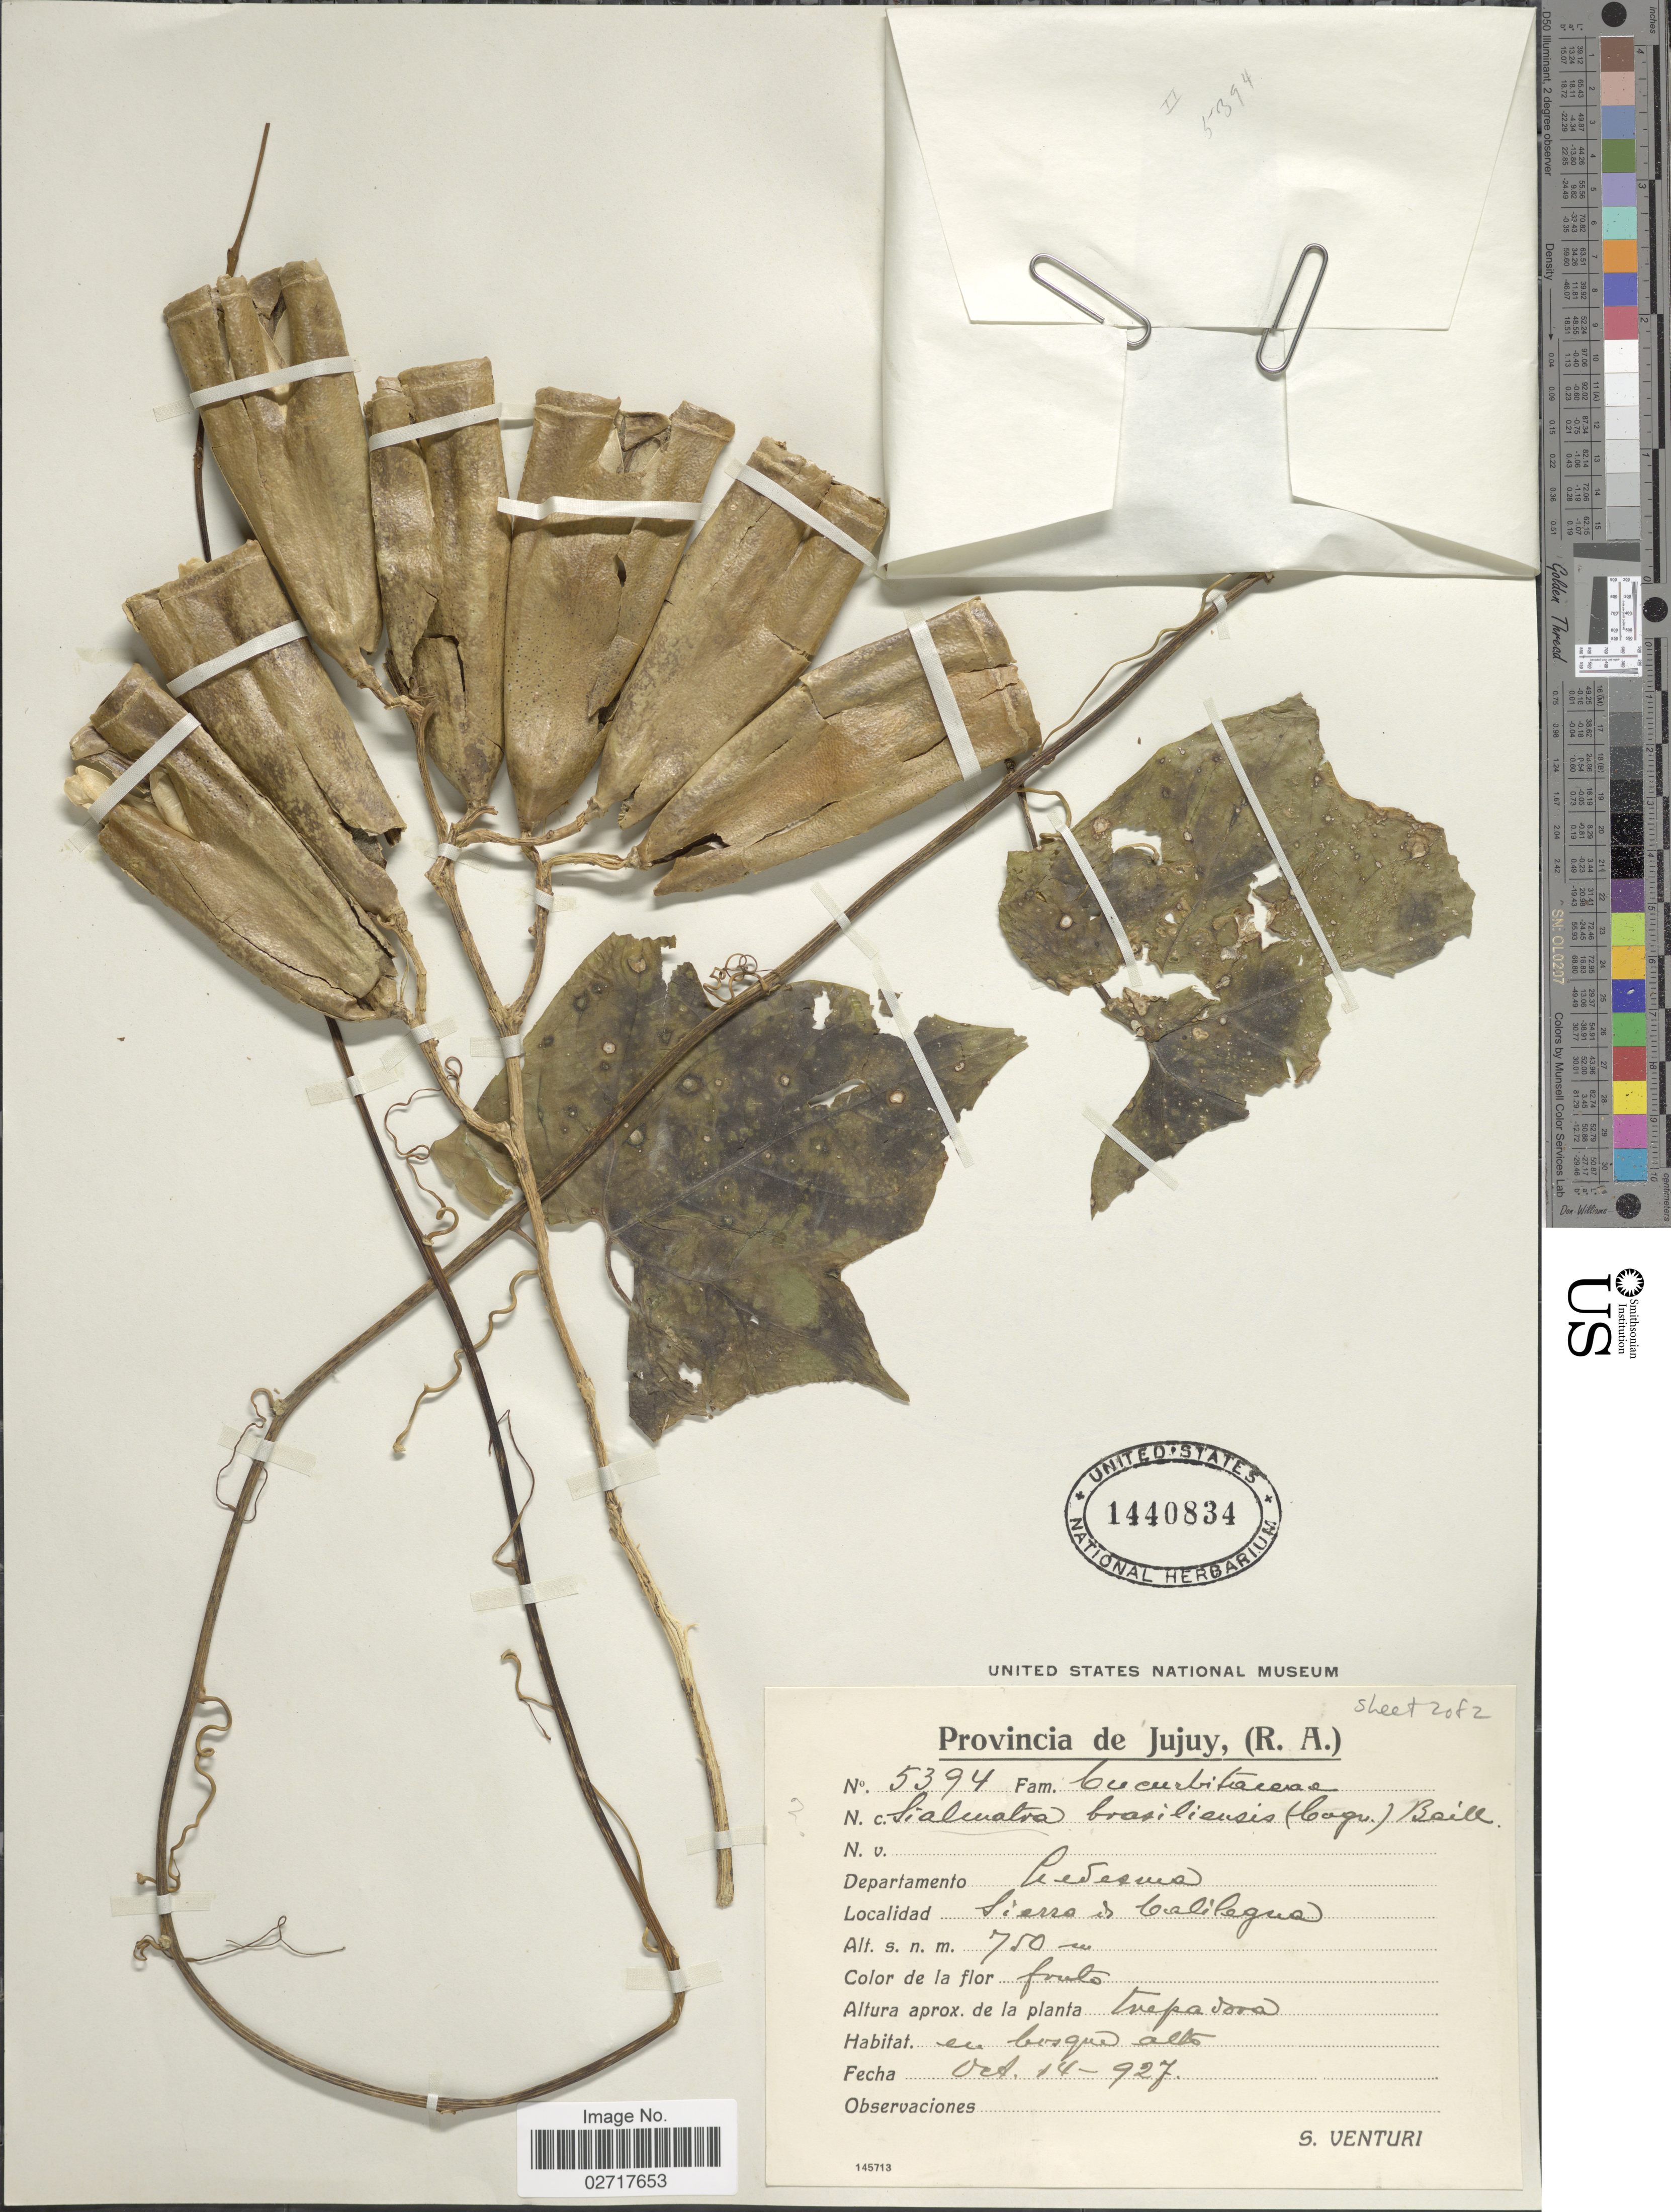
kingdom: Plantae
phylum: Tracheophyta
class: Magnoliopsida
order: Cucurbitales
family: Cucurbitaceae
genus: Siolmatra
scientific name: Siolmatra brasiliensis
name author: (Cogn.) Baill.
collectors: S. Venturi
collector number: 5394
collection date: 1927-10-14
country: Argentina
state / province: Jujuy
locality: Provincia de Jujuy, (R.A.), Departamento Ledesma. Sierra de Calilegua.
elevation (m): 750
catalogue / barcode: US 1440834